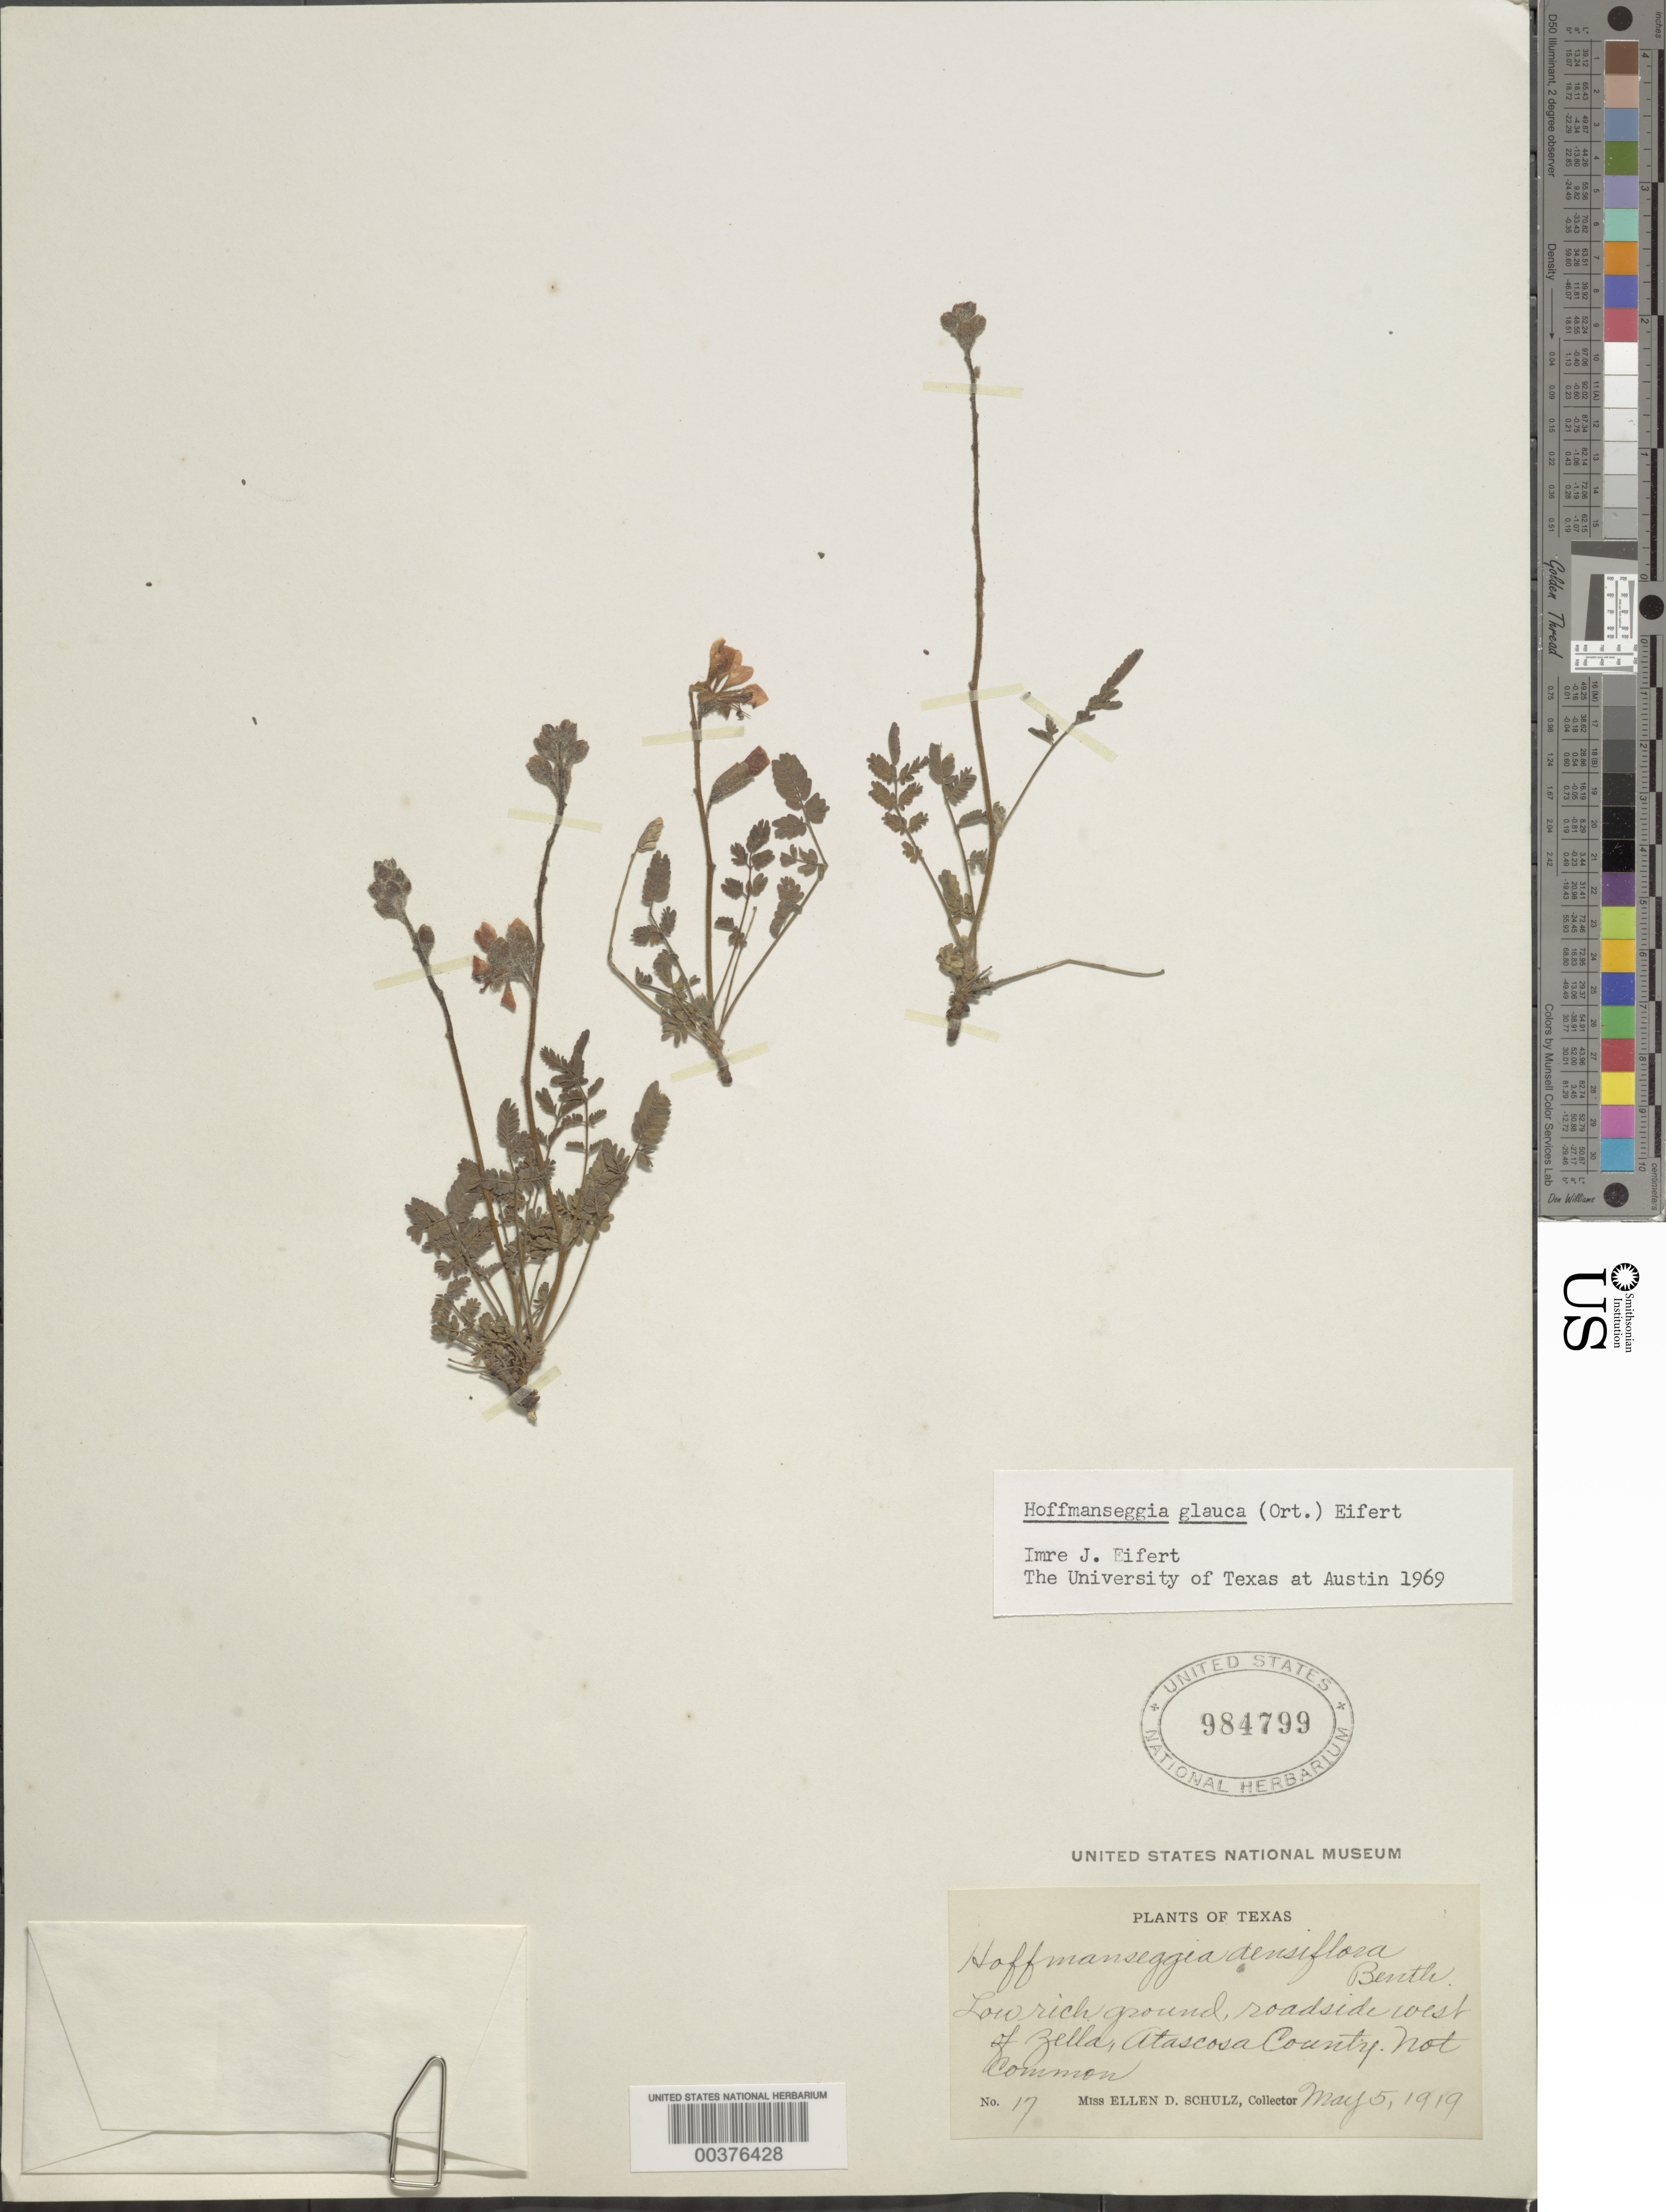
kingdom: Plantae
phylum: Tracheophyta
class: Magnoliopsida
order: Fabales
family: Fabaceae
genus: Hoffmannseggia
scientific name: Hoffmannseggia glauca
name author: (Ortega) Eifert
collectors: E. D. Schulz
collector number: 17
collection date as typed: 05 May 1919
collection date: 1919-05-05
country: United States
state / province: Texas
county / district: Atascosa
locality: W of zella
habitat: Low rich ground, roadside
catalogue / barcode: US 984799